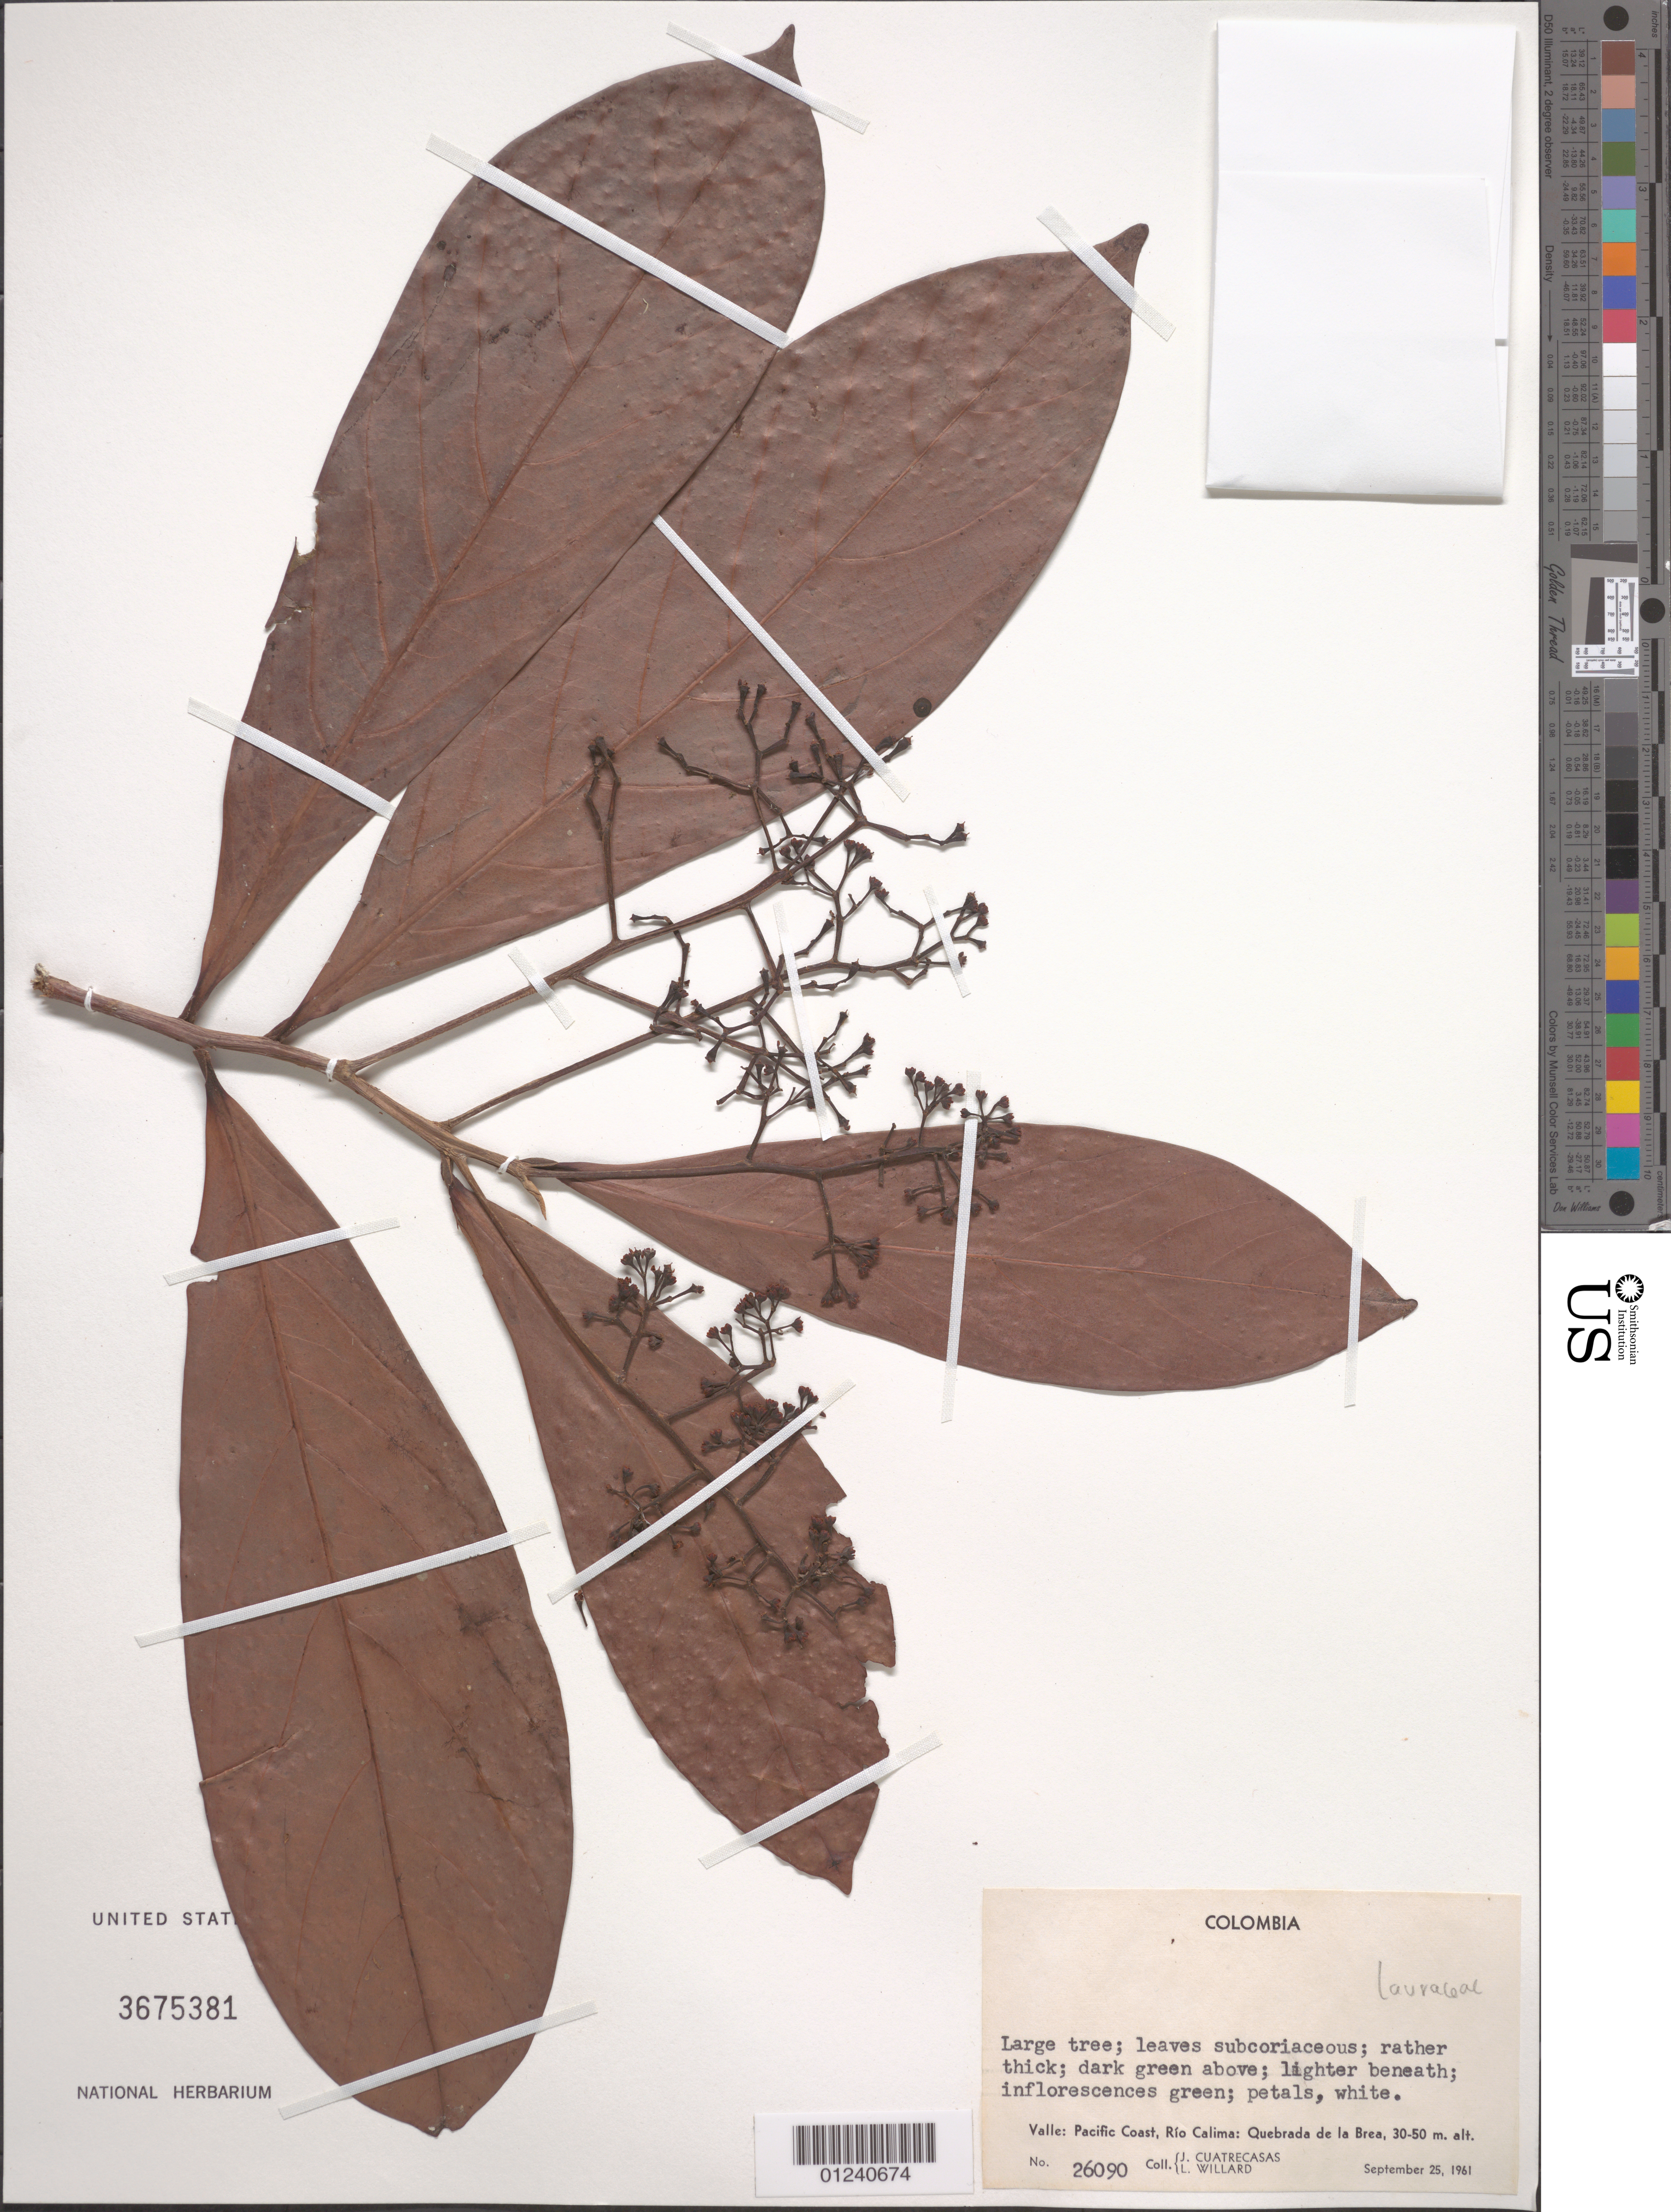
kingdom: Plantae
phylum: Tracheophyta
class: Magnoliopsida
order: Laurales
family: Lauraceae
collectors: J. Cuatrecasas & L. Willard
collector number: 26090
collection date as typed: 25 Sep 1961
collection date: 1961-09-25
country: Colombia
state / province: Valle del Cauca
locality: Pacific Coast, Rio Calima: Quebrada de la Brea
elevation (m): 30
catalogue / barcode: US 3675381